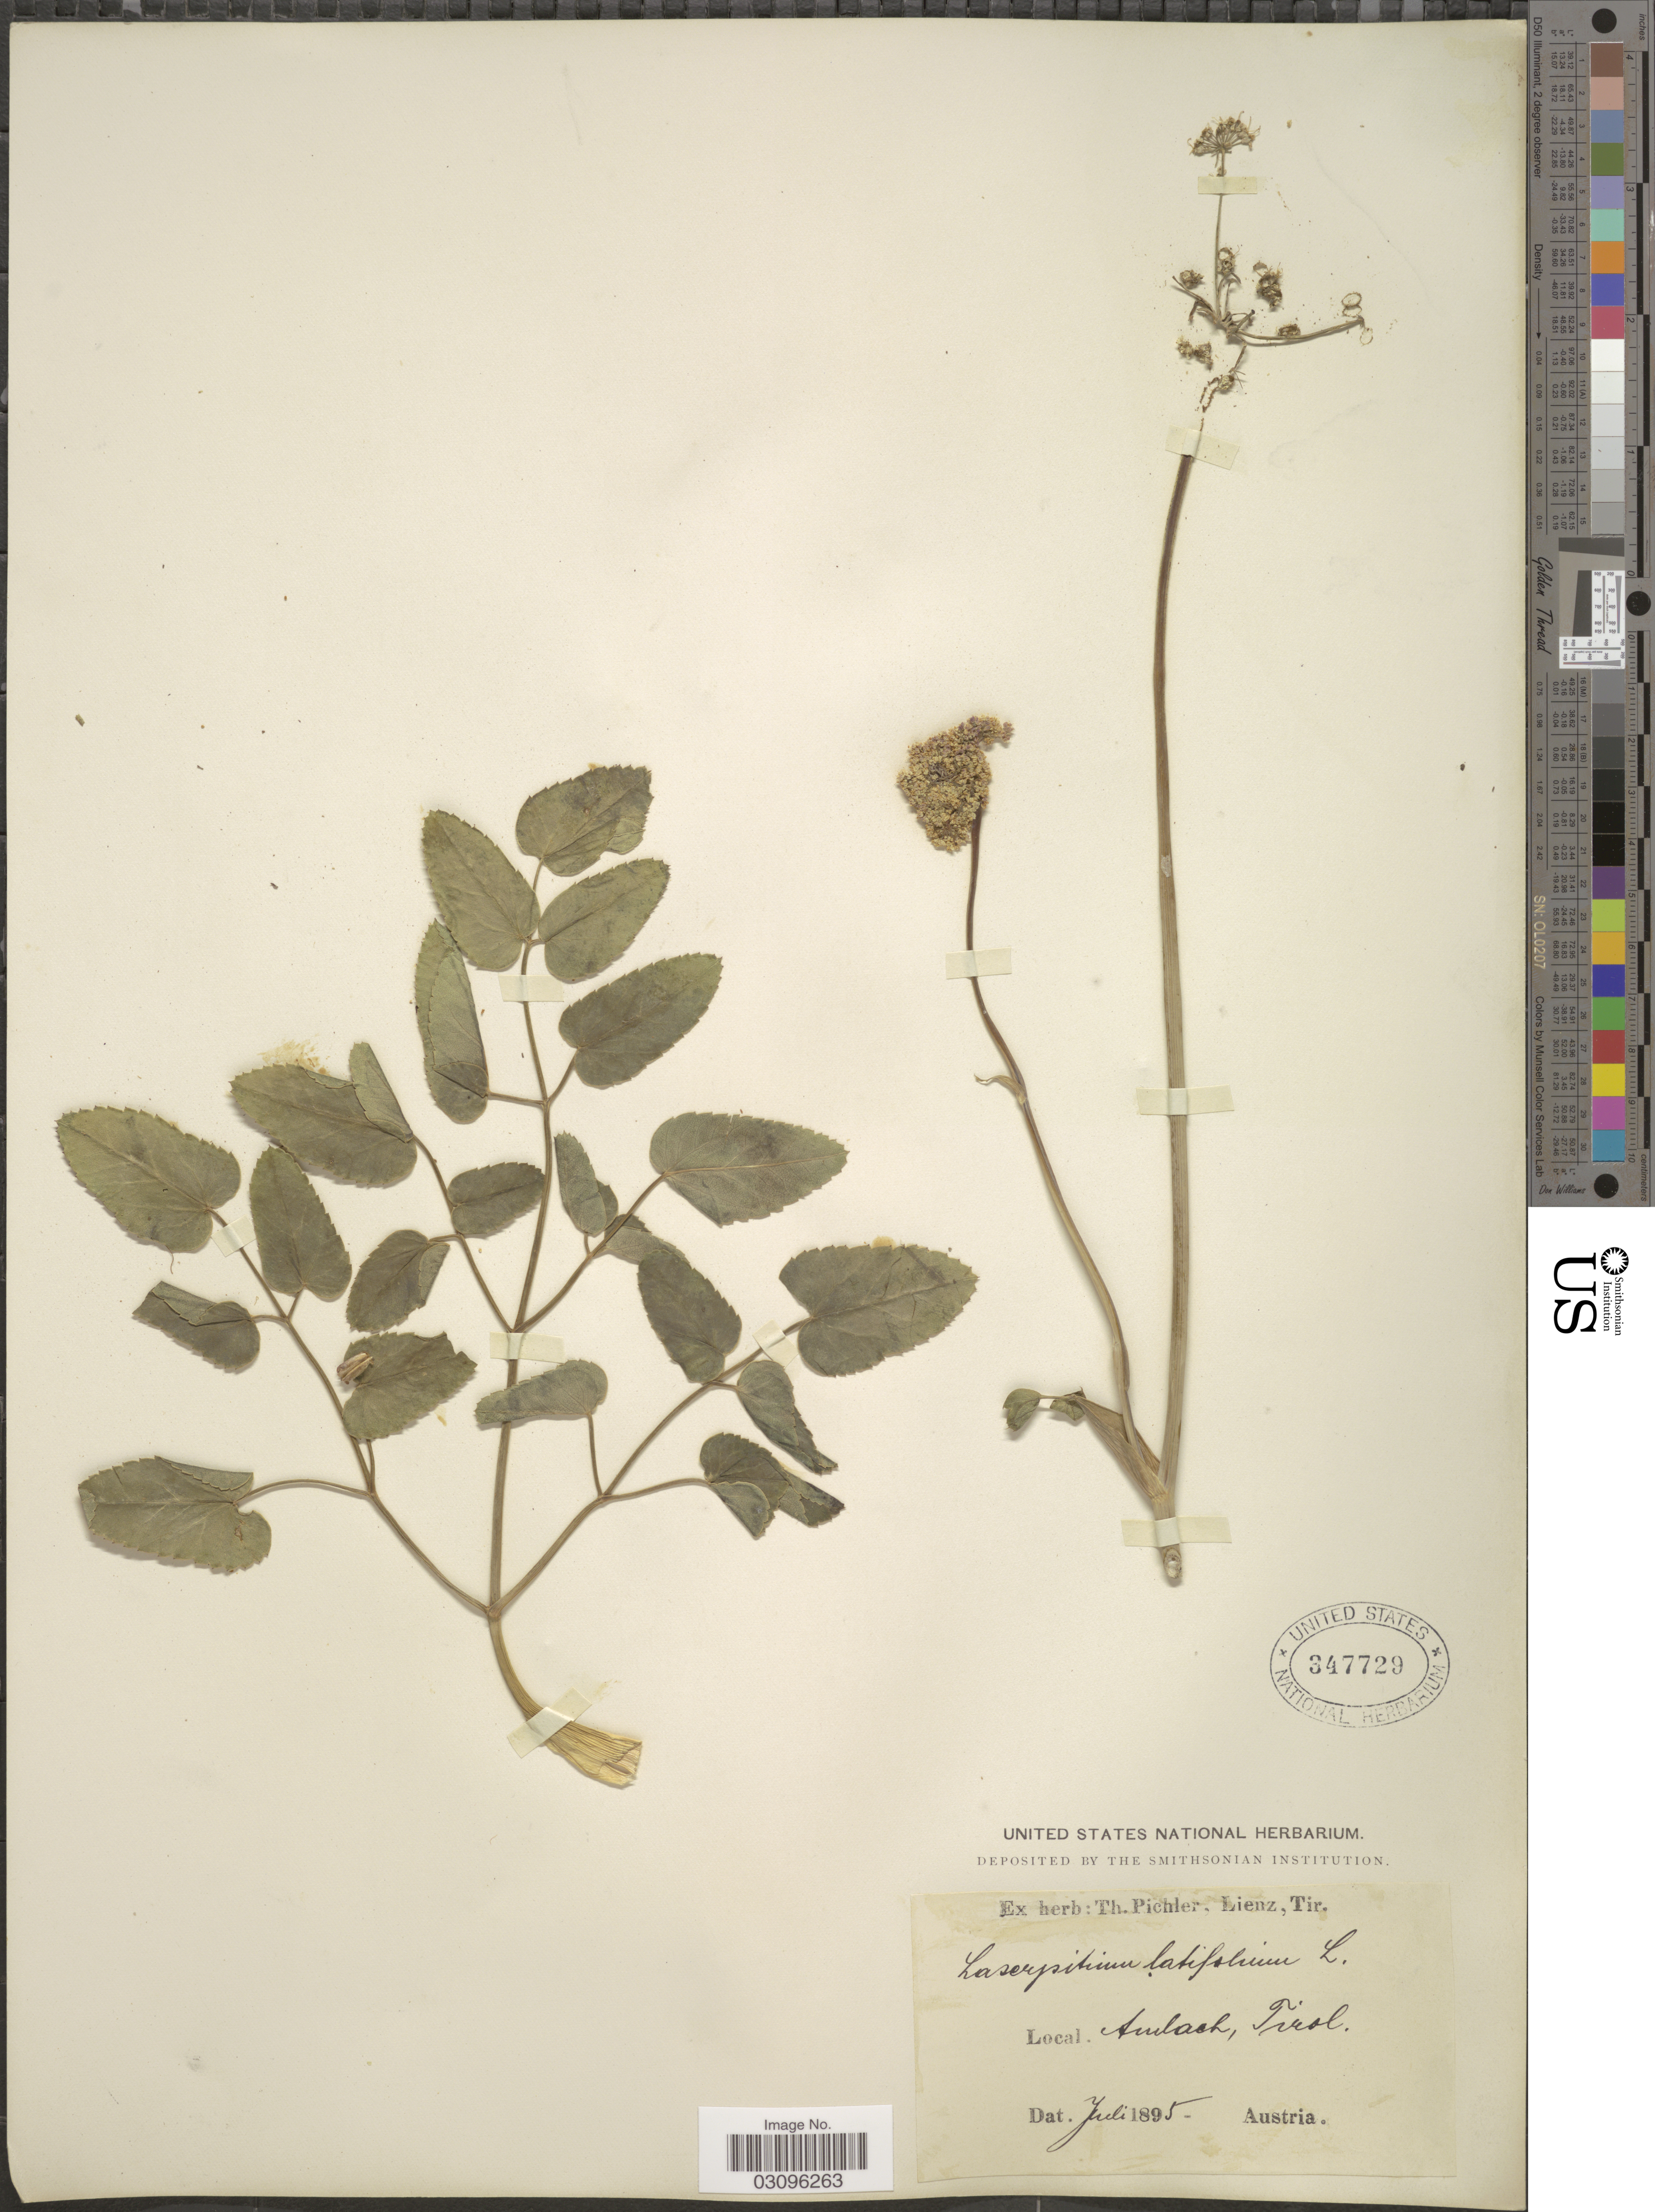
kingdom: Plantae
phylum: Tracheophyta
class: Magnoliopsida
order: Apiales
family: Apiaceae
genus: Laserpitium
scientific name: Laserpitium latifolium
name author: L.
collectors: ex herb. T. Pichler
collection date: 1895-07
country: Austria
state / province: Tirol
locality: Amlach, Tirol.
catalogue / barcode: US 347729